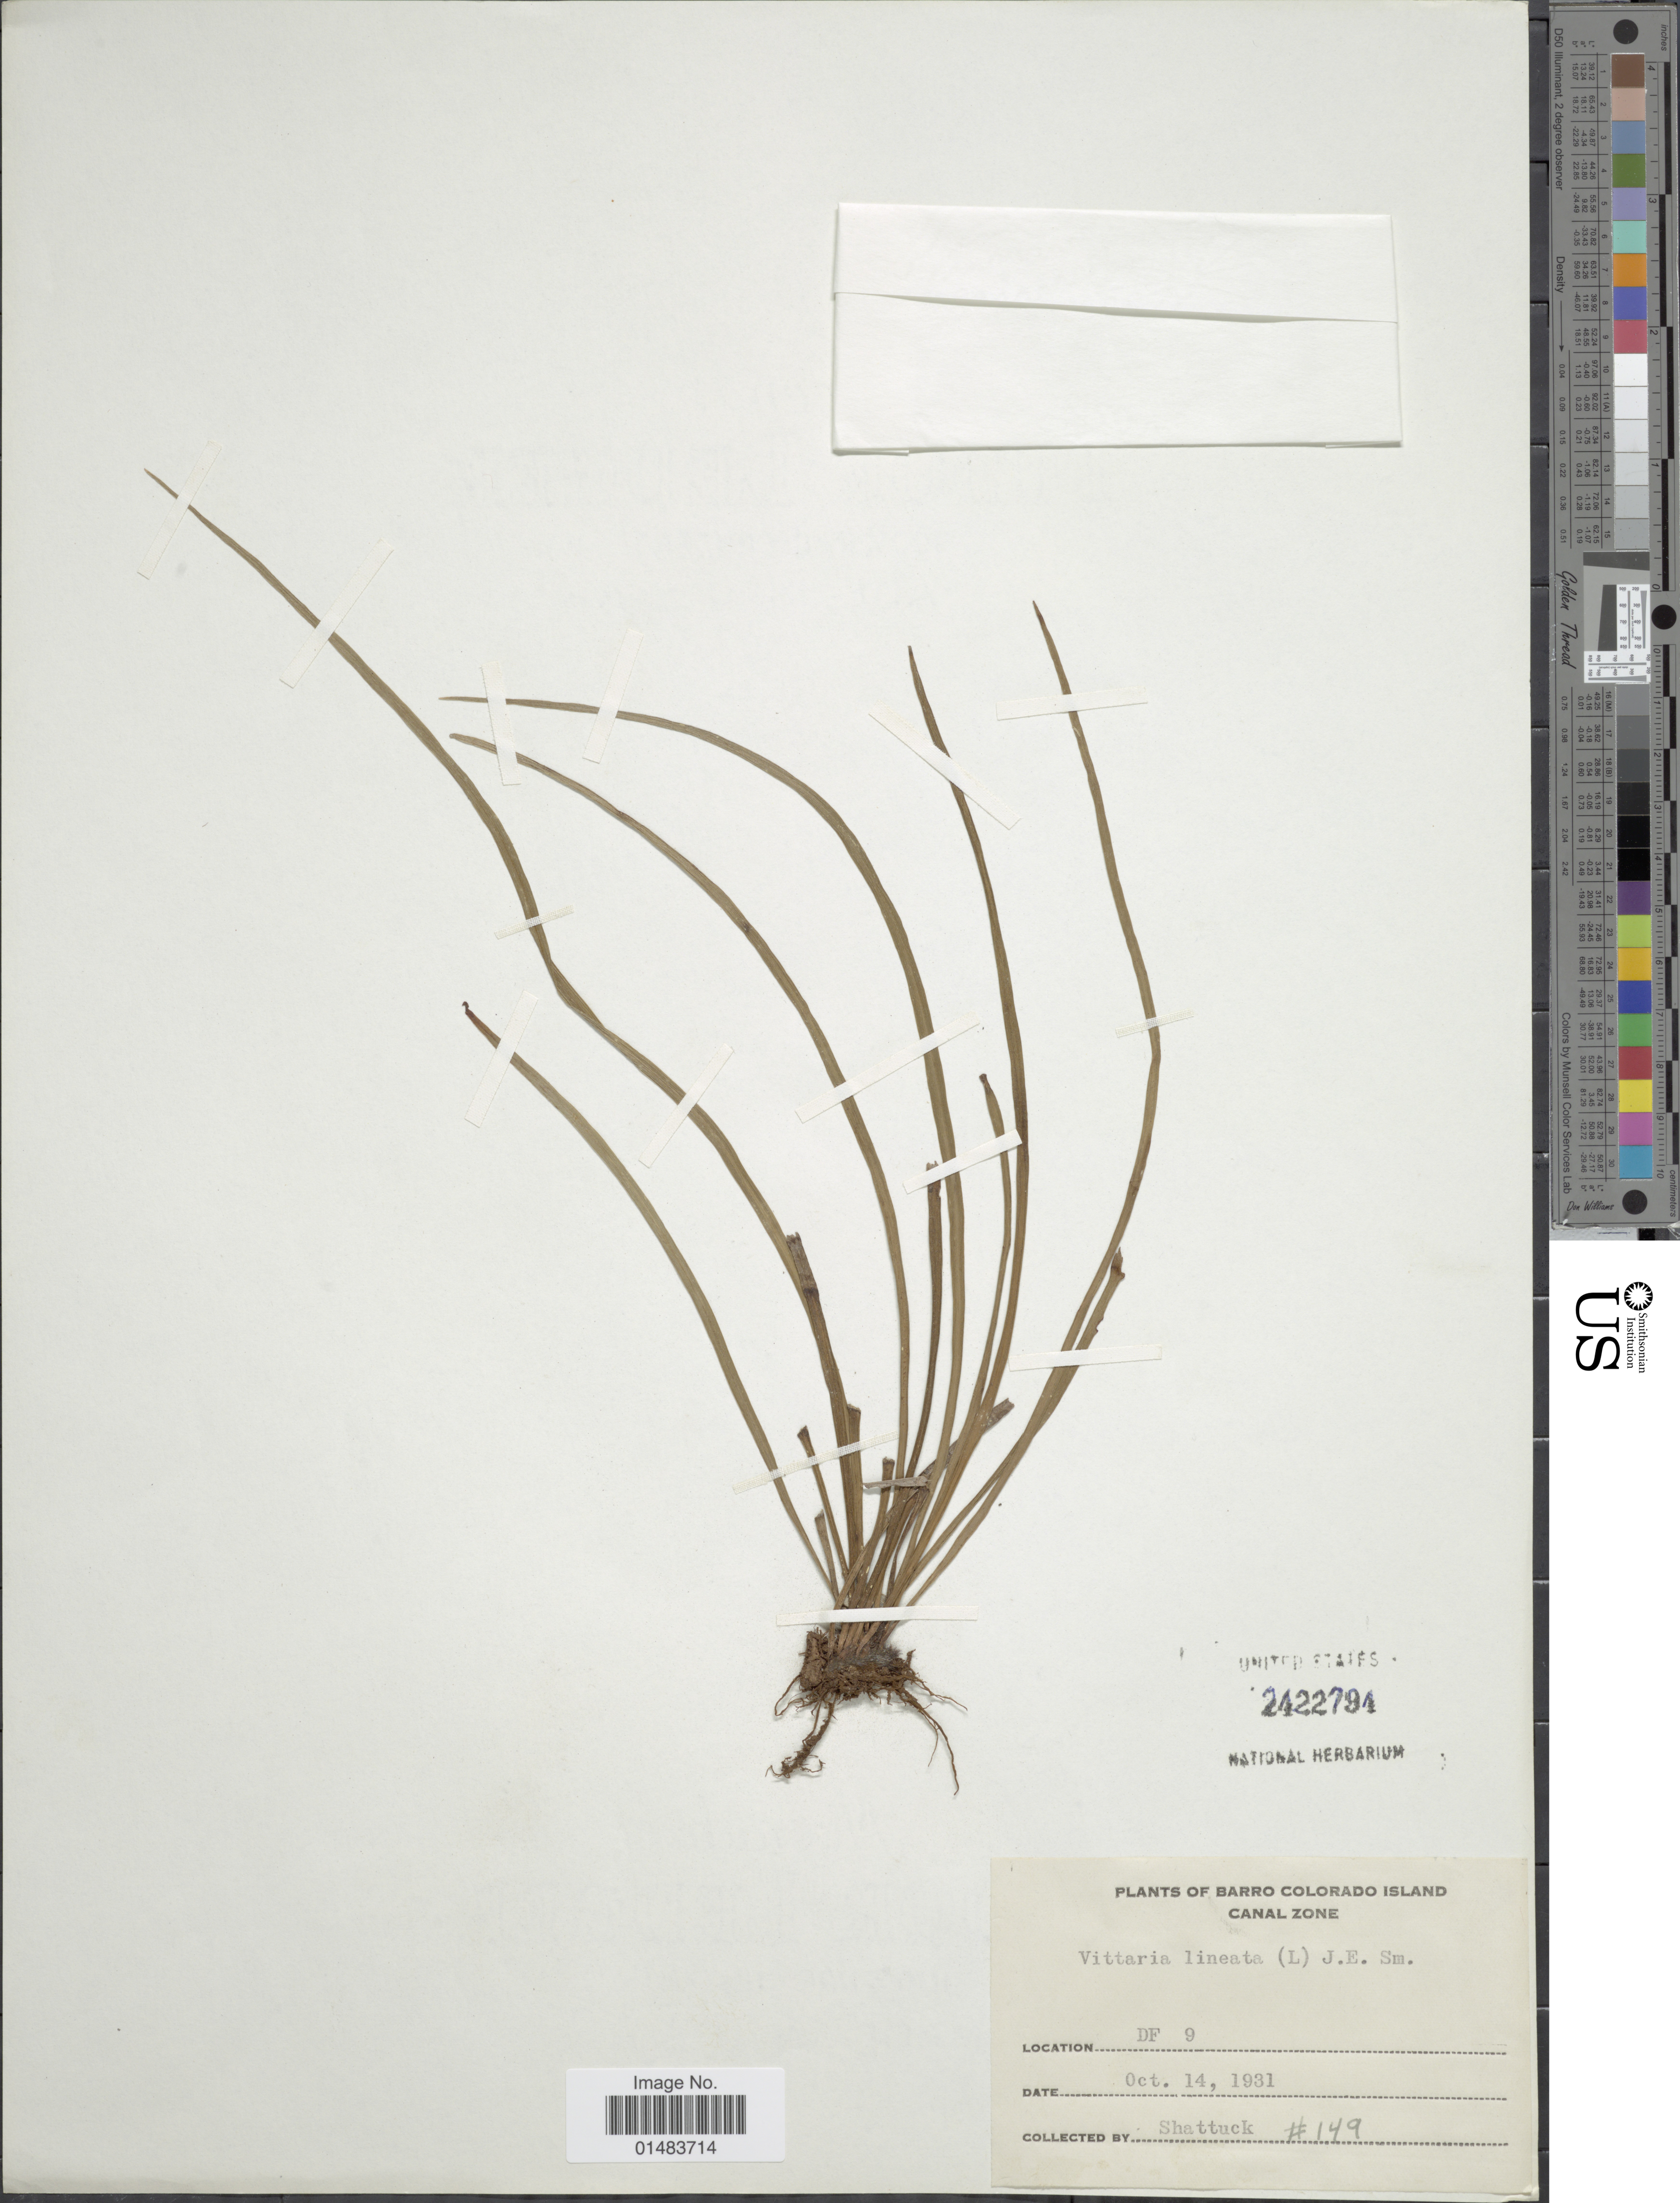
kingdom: Plantae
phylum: Tracheophyta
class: Polypodiopsida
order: Polypodiales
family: Pteridaceae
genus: Vittaria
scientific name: Vittaria lineata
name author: (L.) Sm.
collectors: Shattuck, --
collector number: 149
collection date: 1931-10-14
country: Panama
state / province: Panamá Oeste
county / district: Canal Zone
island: Barro Colorado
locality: Plants of Barro Colorado Island, Canal Zone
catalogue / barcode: US 2422794